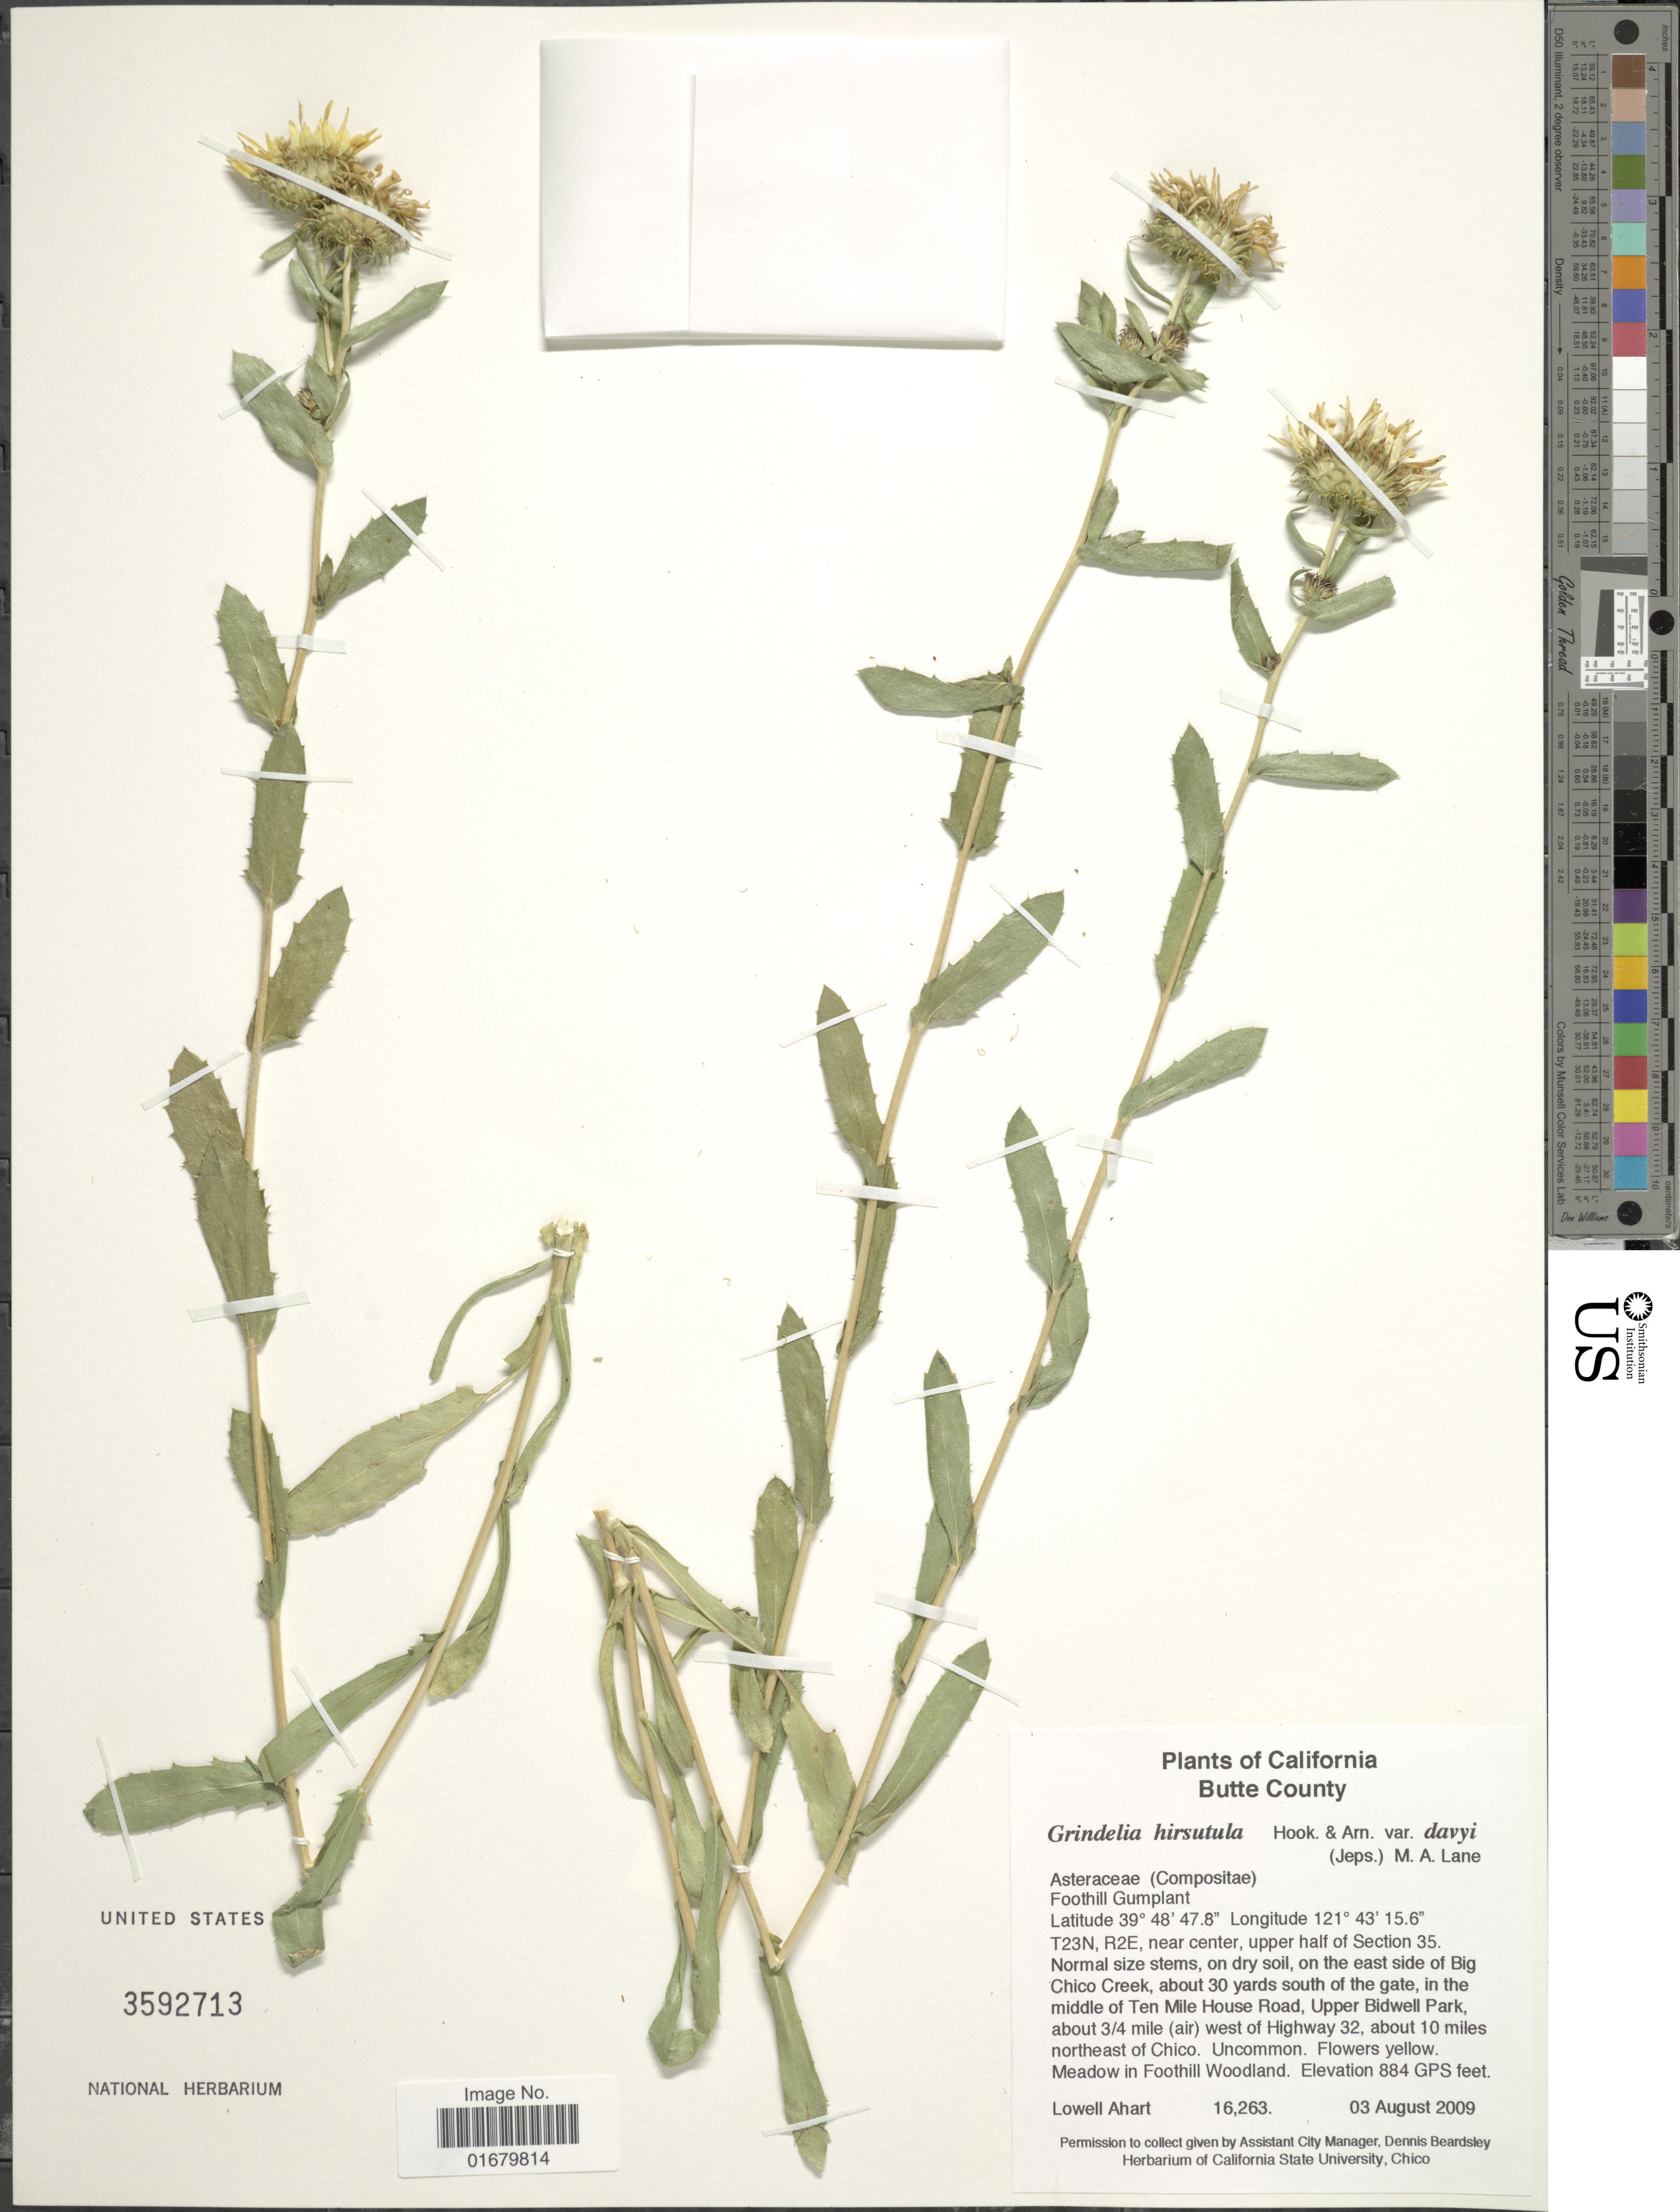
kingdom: Plantae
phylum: Tracheophyta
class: Magnoliopsida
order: Asterales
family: Asteraceae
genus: Grindelia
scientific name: Grindelia hirsutula var. maritima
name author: (Greene) M.A. Lane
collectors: L. Ahart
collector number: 16263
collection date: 2009-08-03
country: United States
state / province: California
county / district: Butte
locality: Butte County, T23N, R2E, near center, upper half of Section 35. On the east side of Big Chico Creek, about 30 yards south of the gate, in the middle of Ten Mile House Road, Upper Bidwell park, about 3/4 mile (air) west of Highway 32, about 10 miles northeast of Chico.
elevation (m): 269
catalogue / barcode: US 3592713